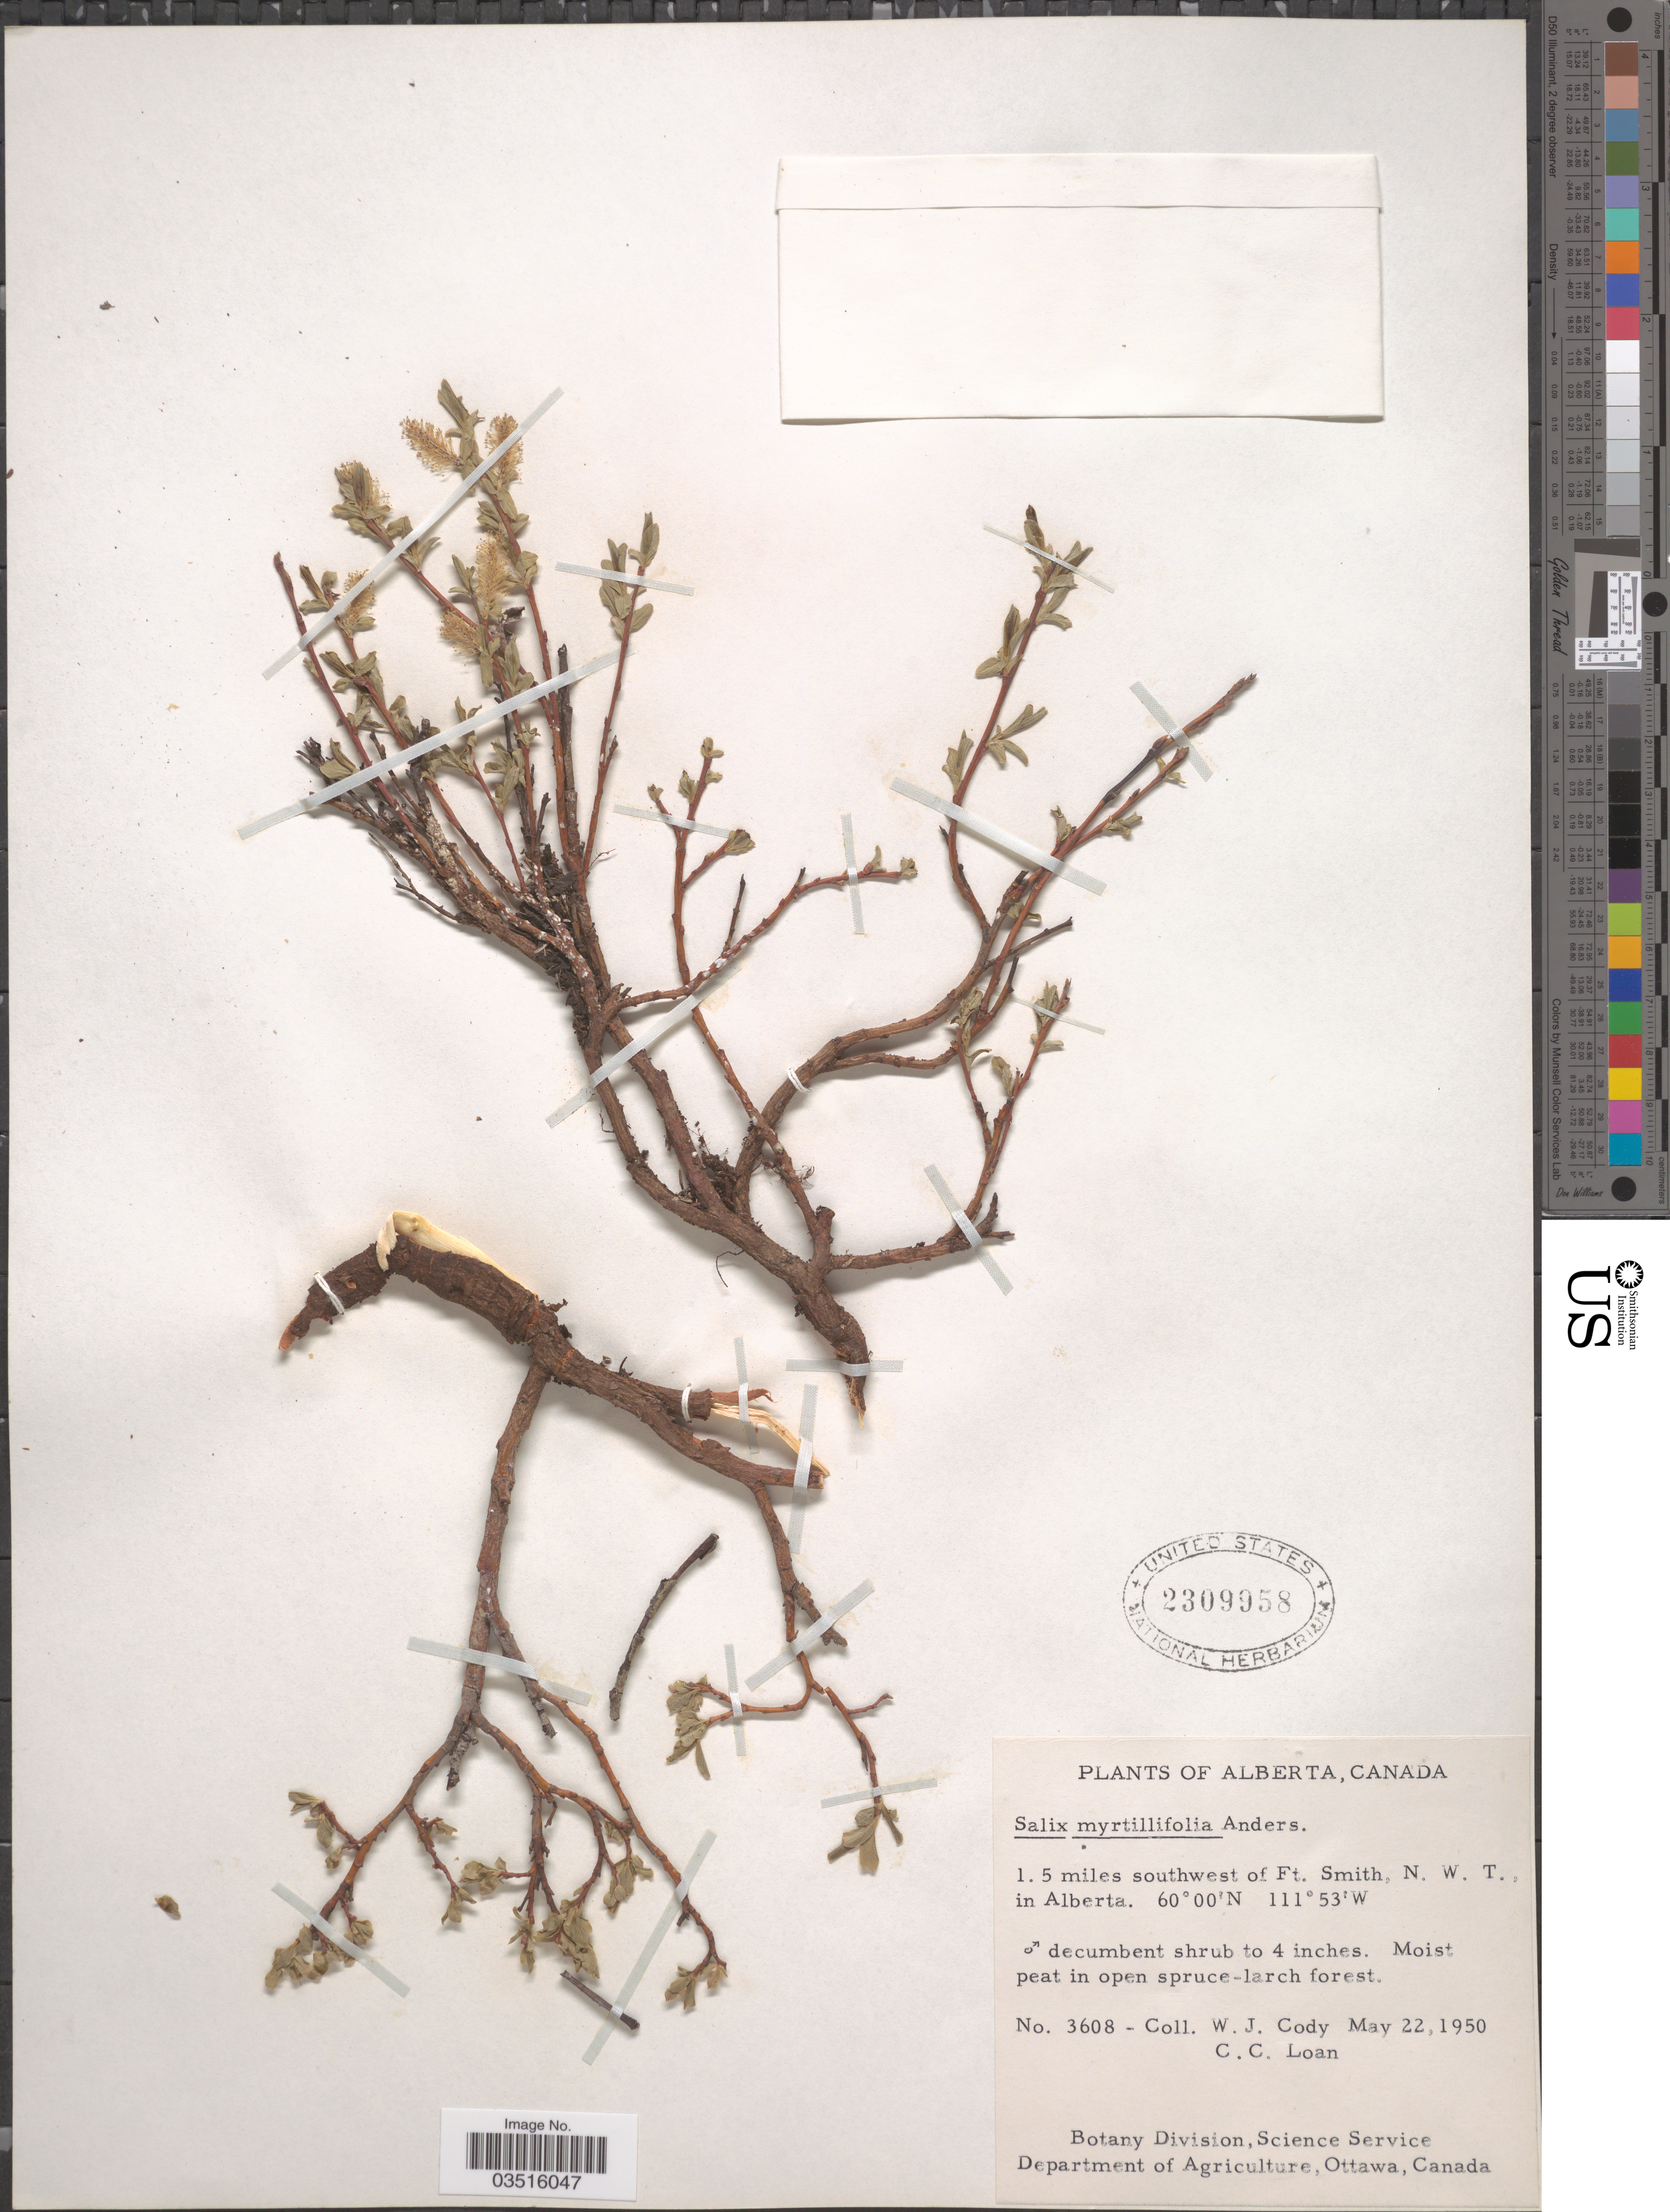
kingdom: Plantae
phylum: Tracheophyta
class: Magnoliopsida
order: Malpighiales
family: Salicaceae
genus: Salix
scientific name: Salix myrtillifolia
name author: Andersson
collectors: W. Cody & C. Loan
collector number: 3608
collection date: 1950-05-22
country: Canada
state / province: Alberta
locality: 1.5 miles southwest of Ft. Smith, N.W.T., in Alberta.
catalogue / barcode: US 2309958